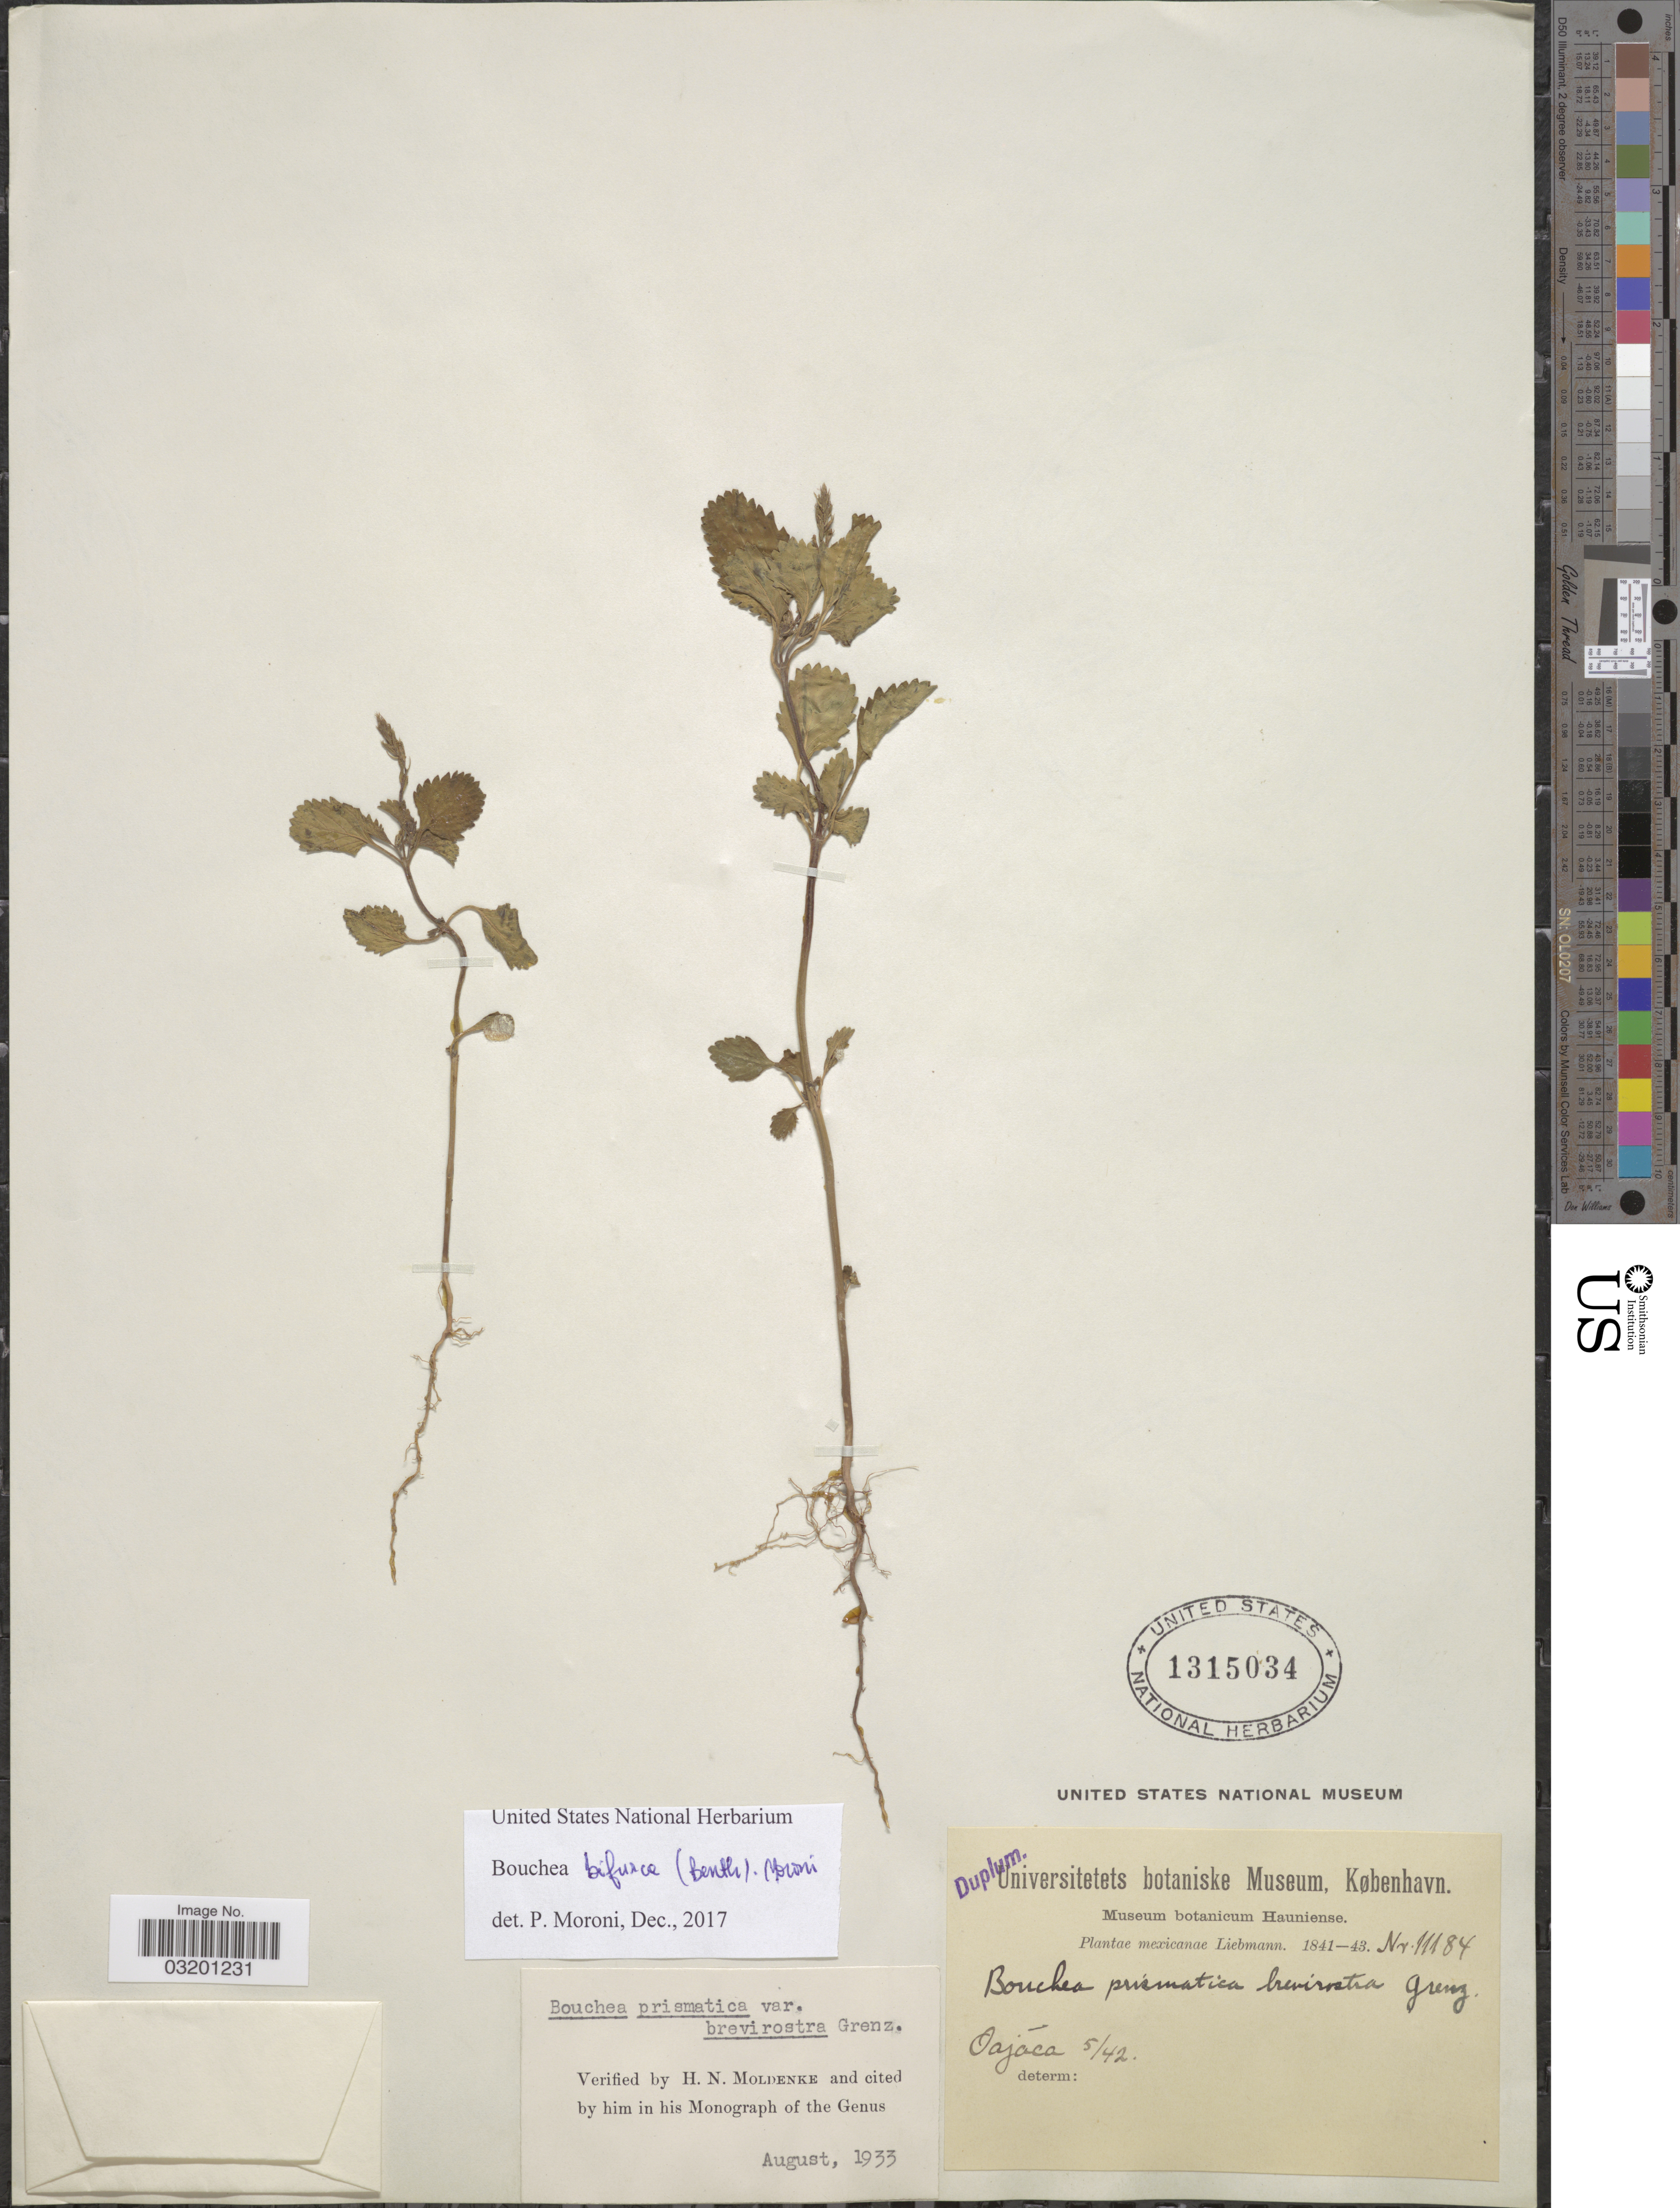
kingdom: Plantae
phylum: Tracheophyta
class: Magnoliopsida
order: Lamiales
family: Verbenaceae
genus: Bouchea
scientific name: Bouchea bifurca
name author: (Benth.) P. Moroni & N. O'Leary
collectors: Liebmann, --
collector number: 11184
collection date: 1842-05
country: Mexico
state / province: Oaxaca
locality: Oajáca.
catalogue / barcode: US 1315034